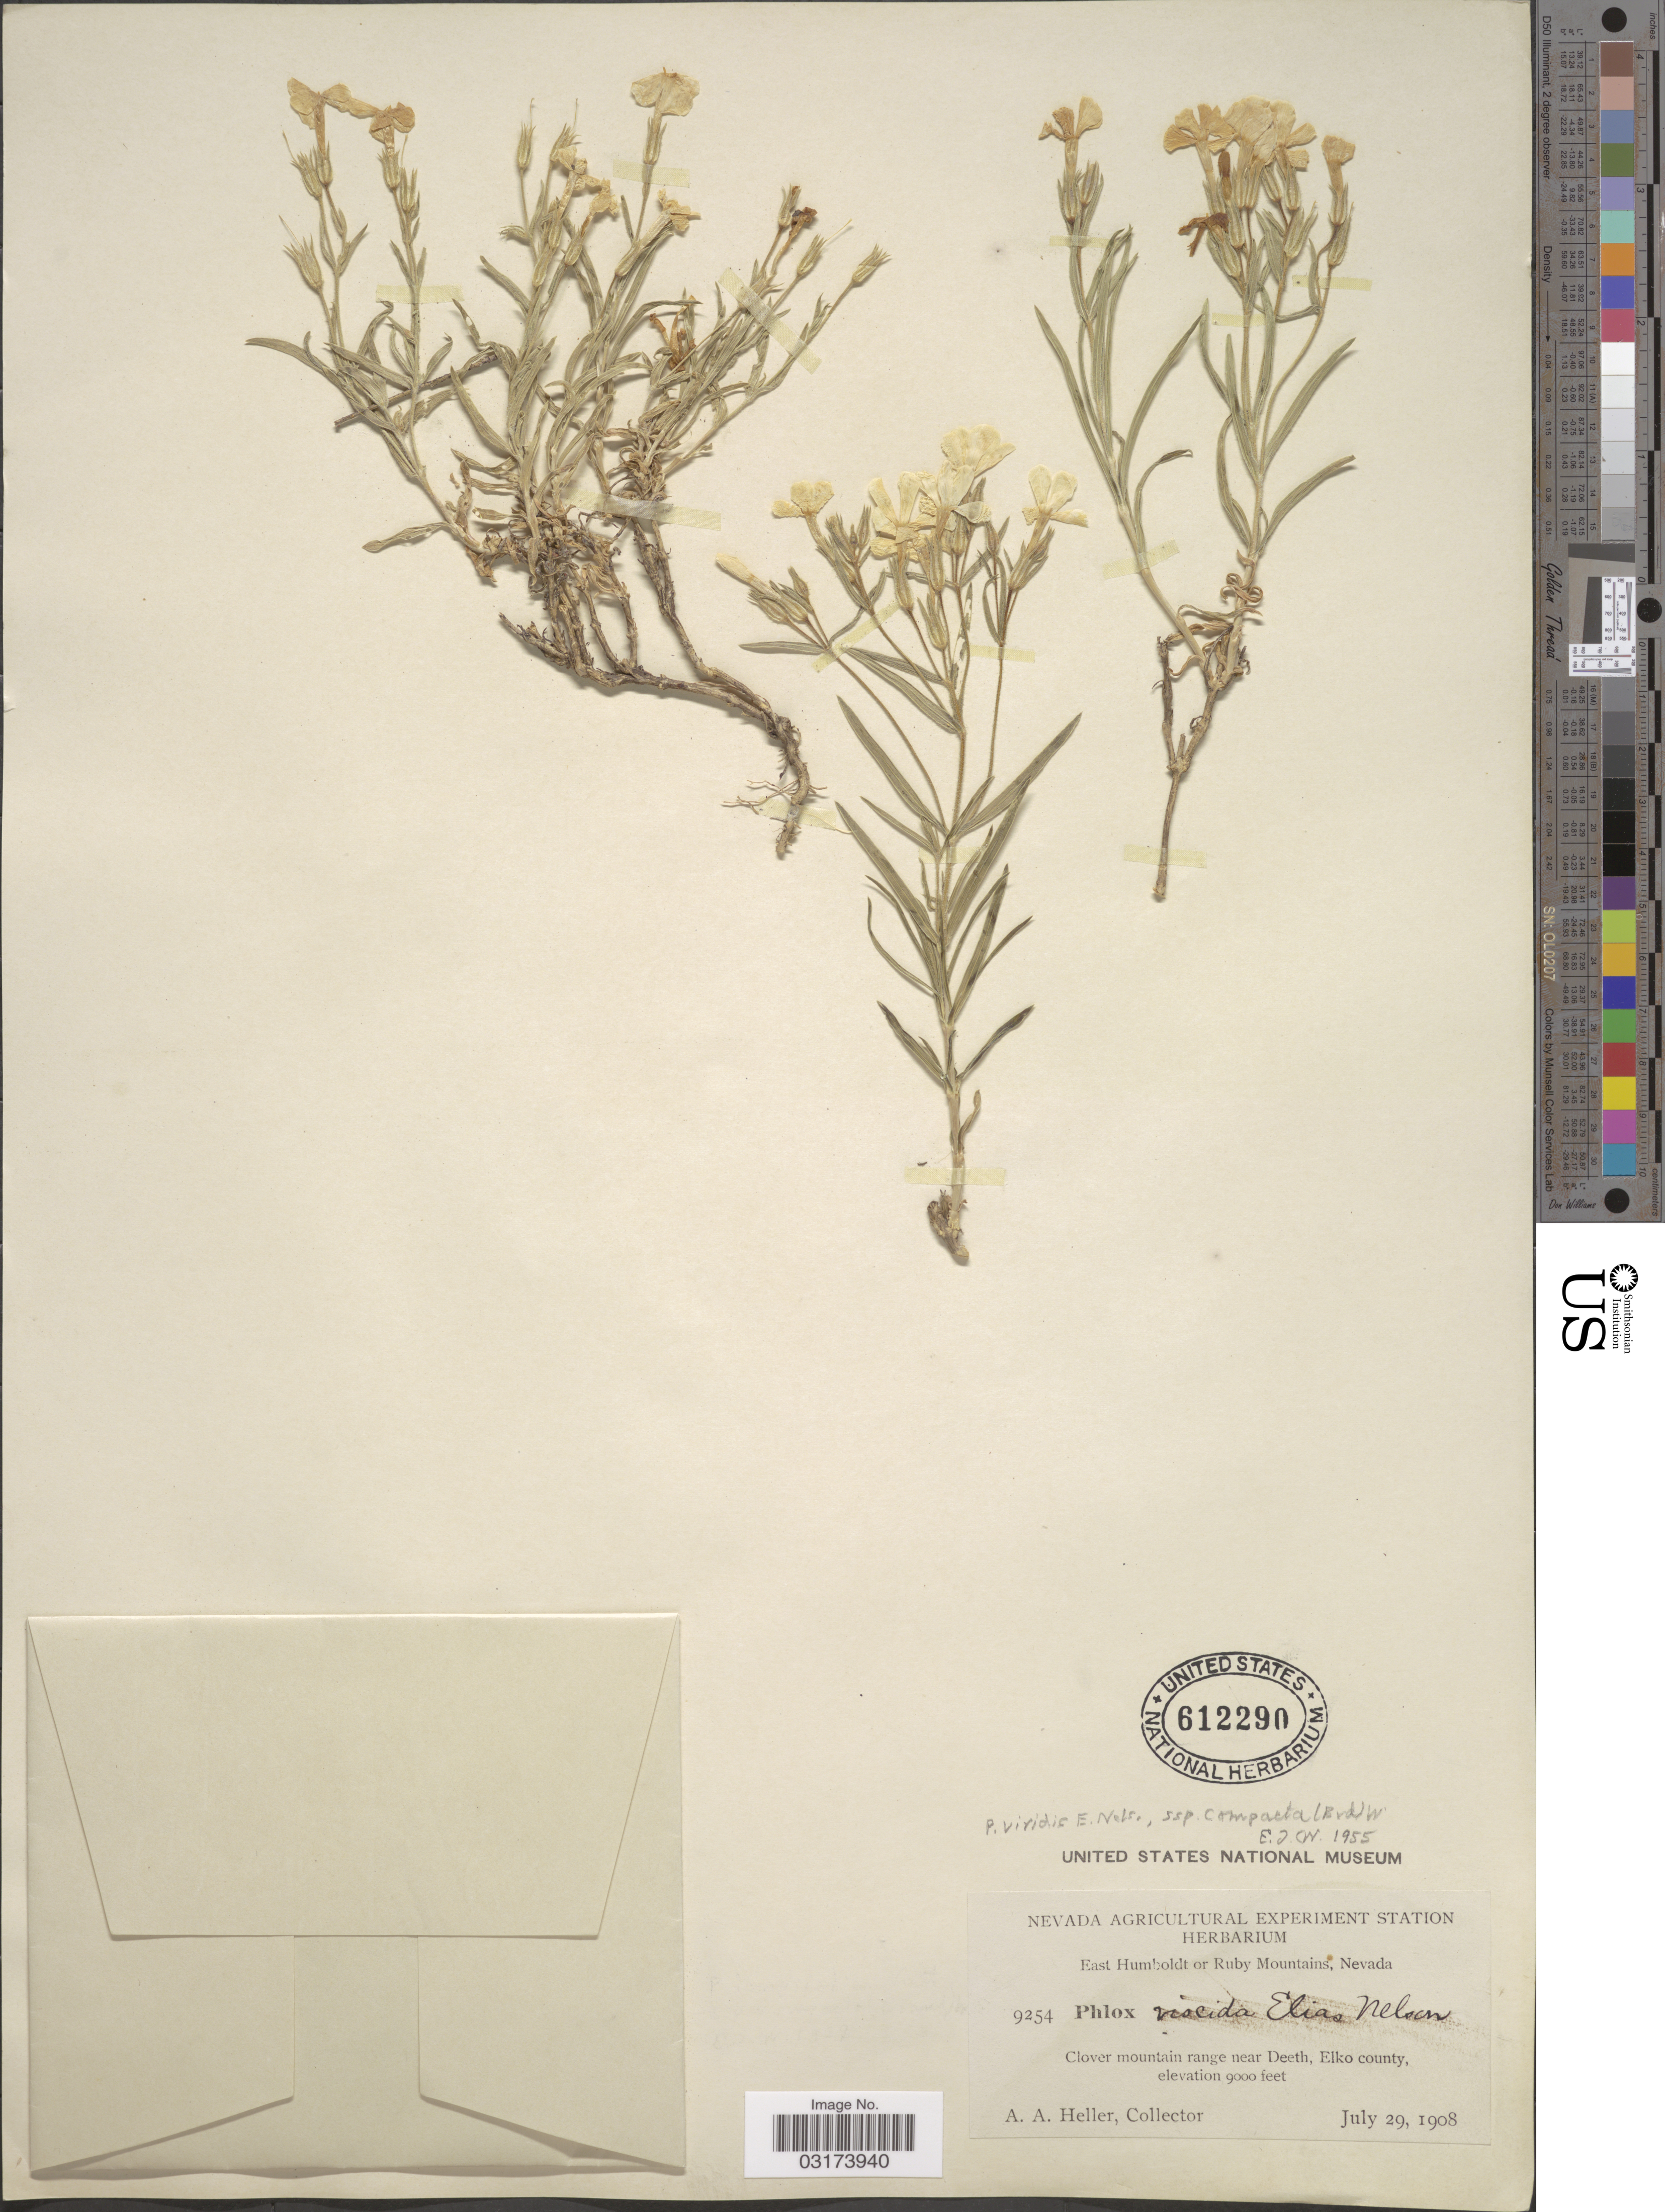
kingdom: Plantae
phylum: Tracheophyta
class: Magnoliopsida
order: Ericales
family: Polemoniaceae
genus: Phlox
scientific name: Phlox longifolia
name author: Nutt.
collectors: A. A. Heller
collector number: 9254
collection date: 1908-07-29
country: United States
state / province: Nevada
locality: East Humboldt or Ruby Mountains, Clover mountain range near Deeth, Elko County.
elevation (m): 2743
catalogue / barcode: US 612290